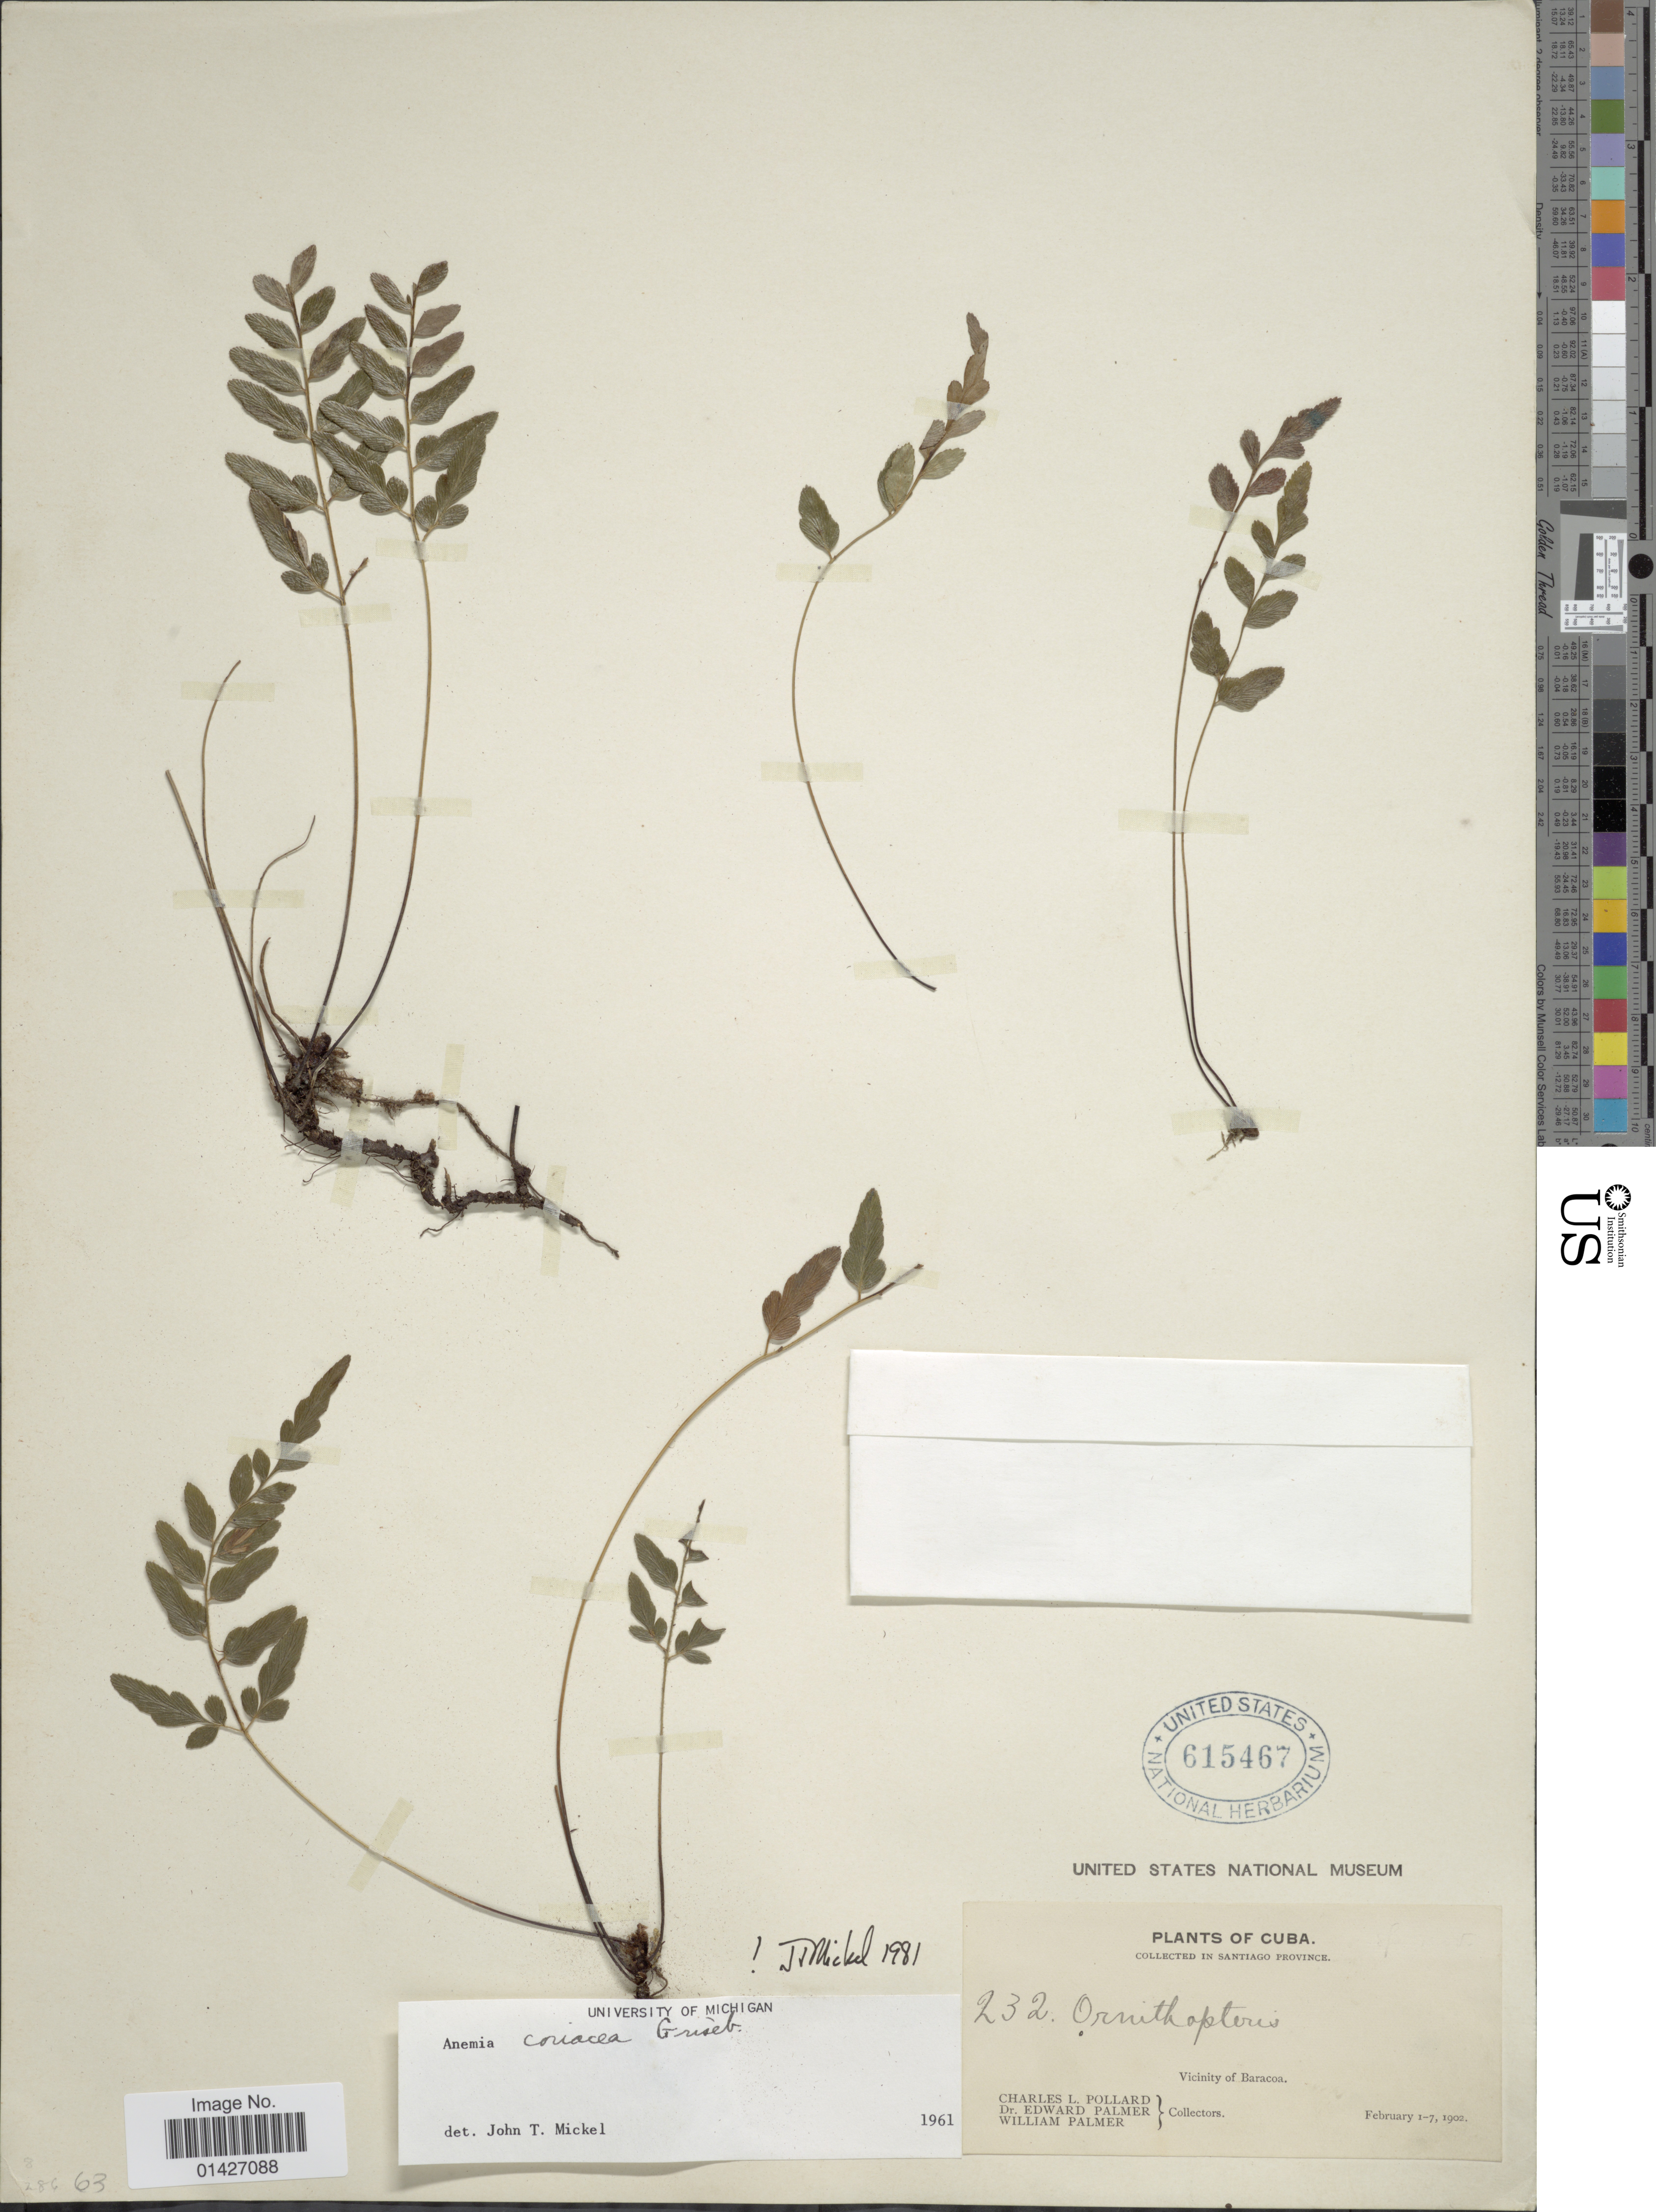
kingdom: Plantae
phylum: Tracheophyta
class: Polypodiopsida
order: Schizaeales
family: Anemiaceae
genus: Anemia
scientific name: Anemia coriacea f. coriacea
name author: Griseb.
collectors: C. L. Pollard, E. Palmer & W. Palmer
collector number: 232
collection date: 1902-02-01/1902-02-07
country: Cuba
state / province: Santiago de Cuba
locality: Santiago Province. Vicinity of Baracoa.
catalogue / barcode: US 615467